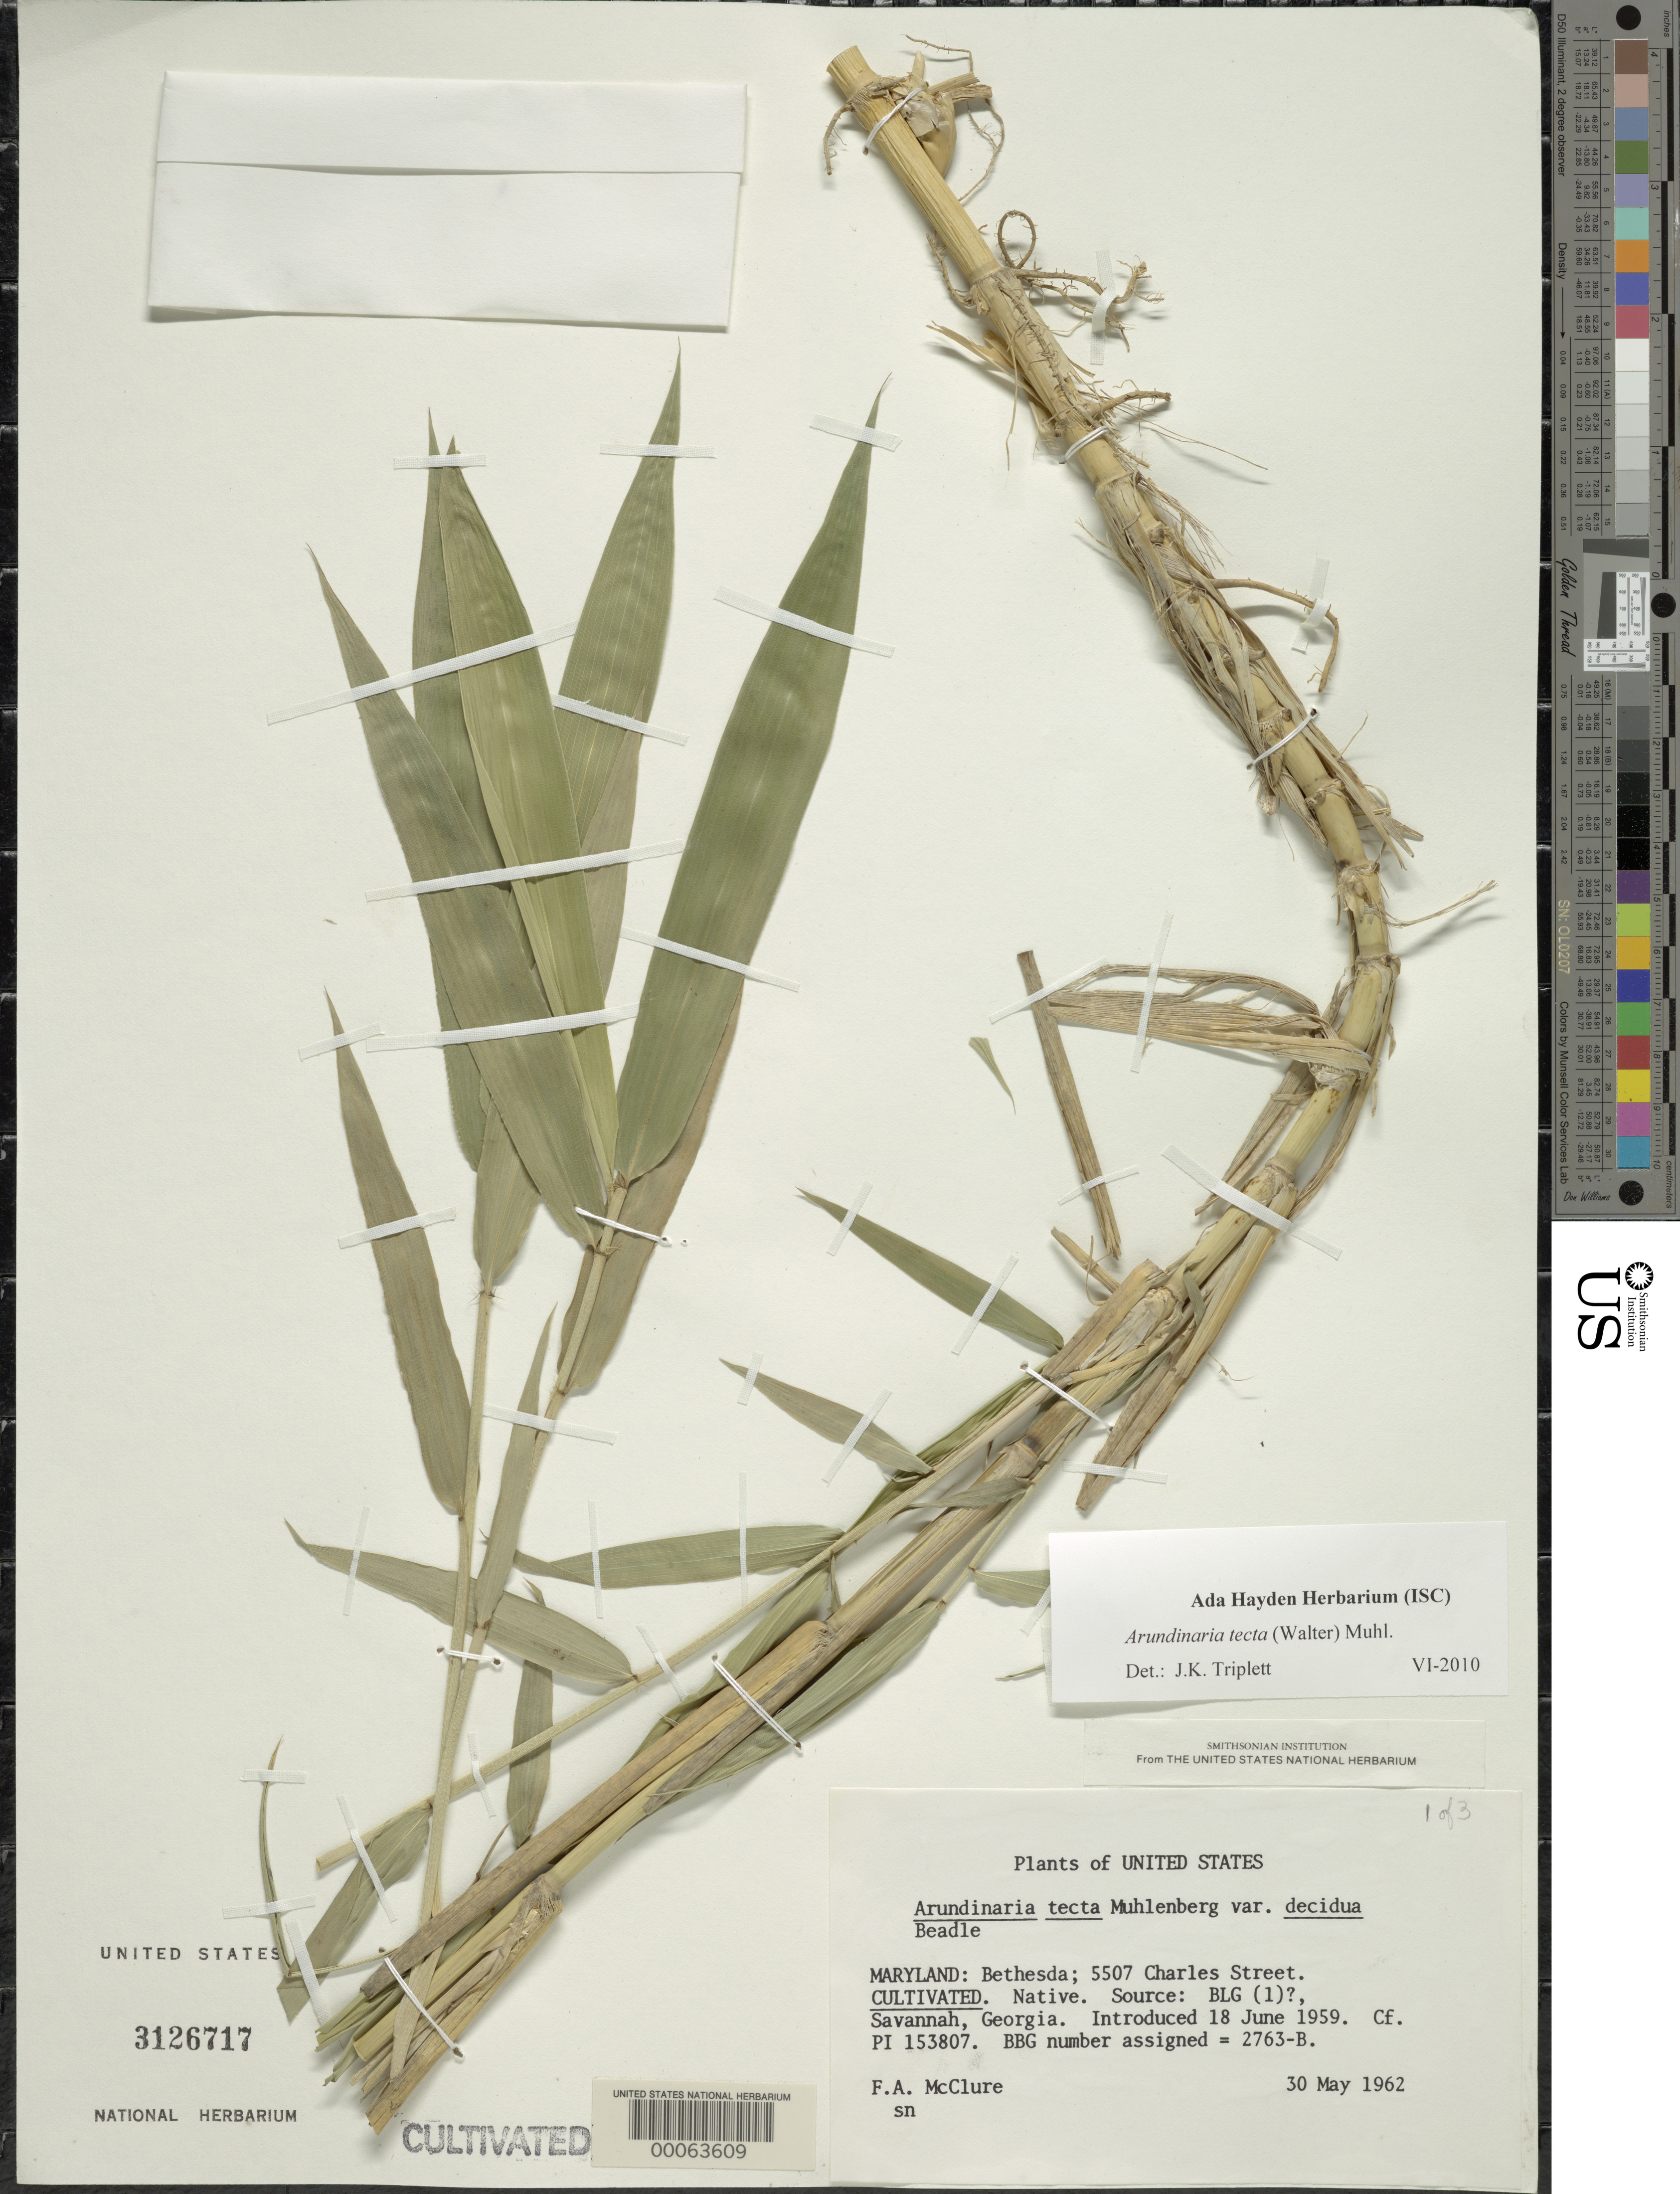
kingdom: Plantae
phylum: Tracheophyta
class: Liliopsida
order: Poales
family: Poaceae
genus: Arundinaria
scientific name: Arundinaria tecta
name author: (Walter) Muhl.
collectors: F. A. McClure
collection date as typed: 30 May 1962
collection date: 1962-05-30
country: United States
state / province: Maryland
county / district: Montgomery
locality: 5507 Charles Street, Bethesda (Mcclure's Garden)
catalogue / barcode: US 3126717